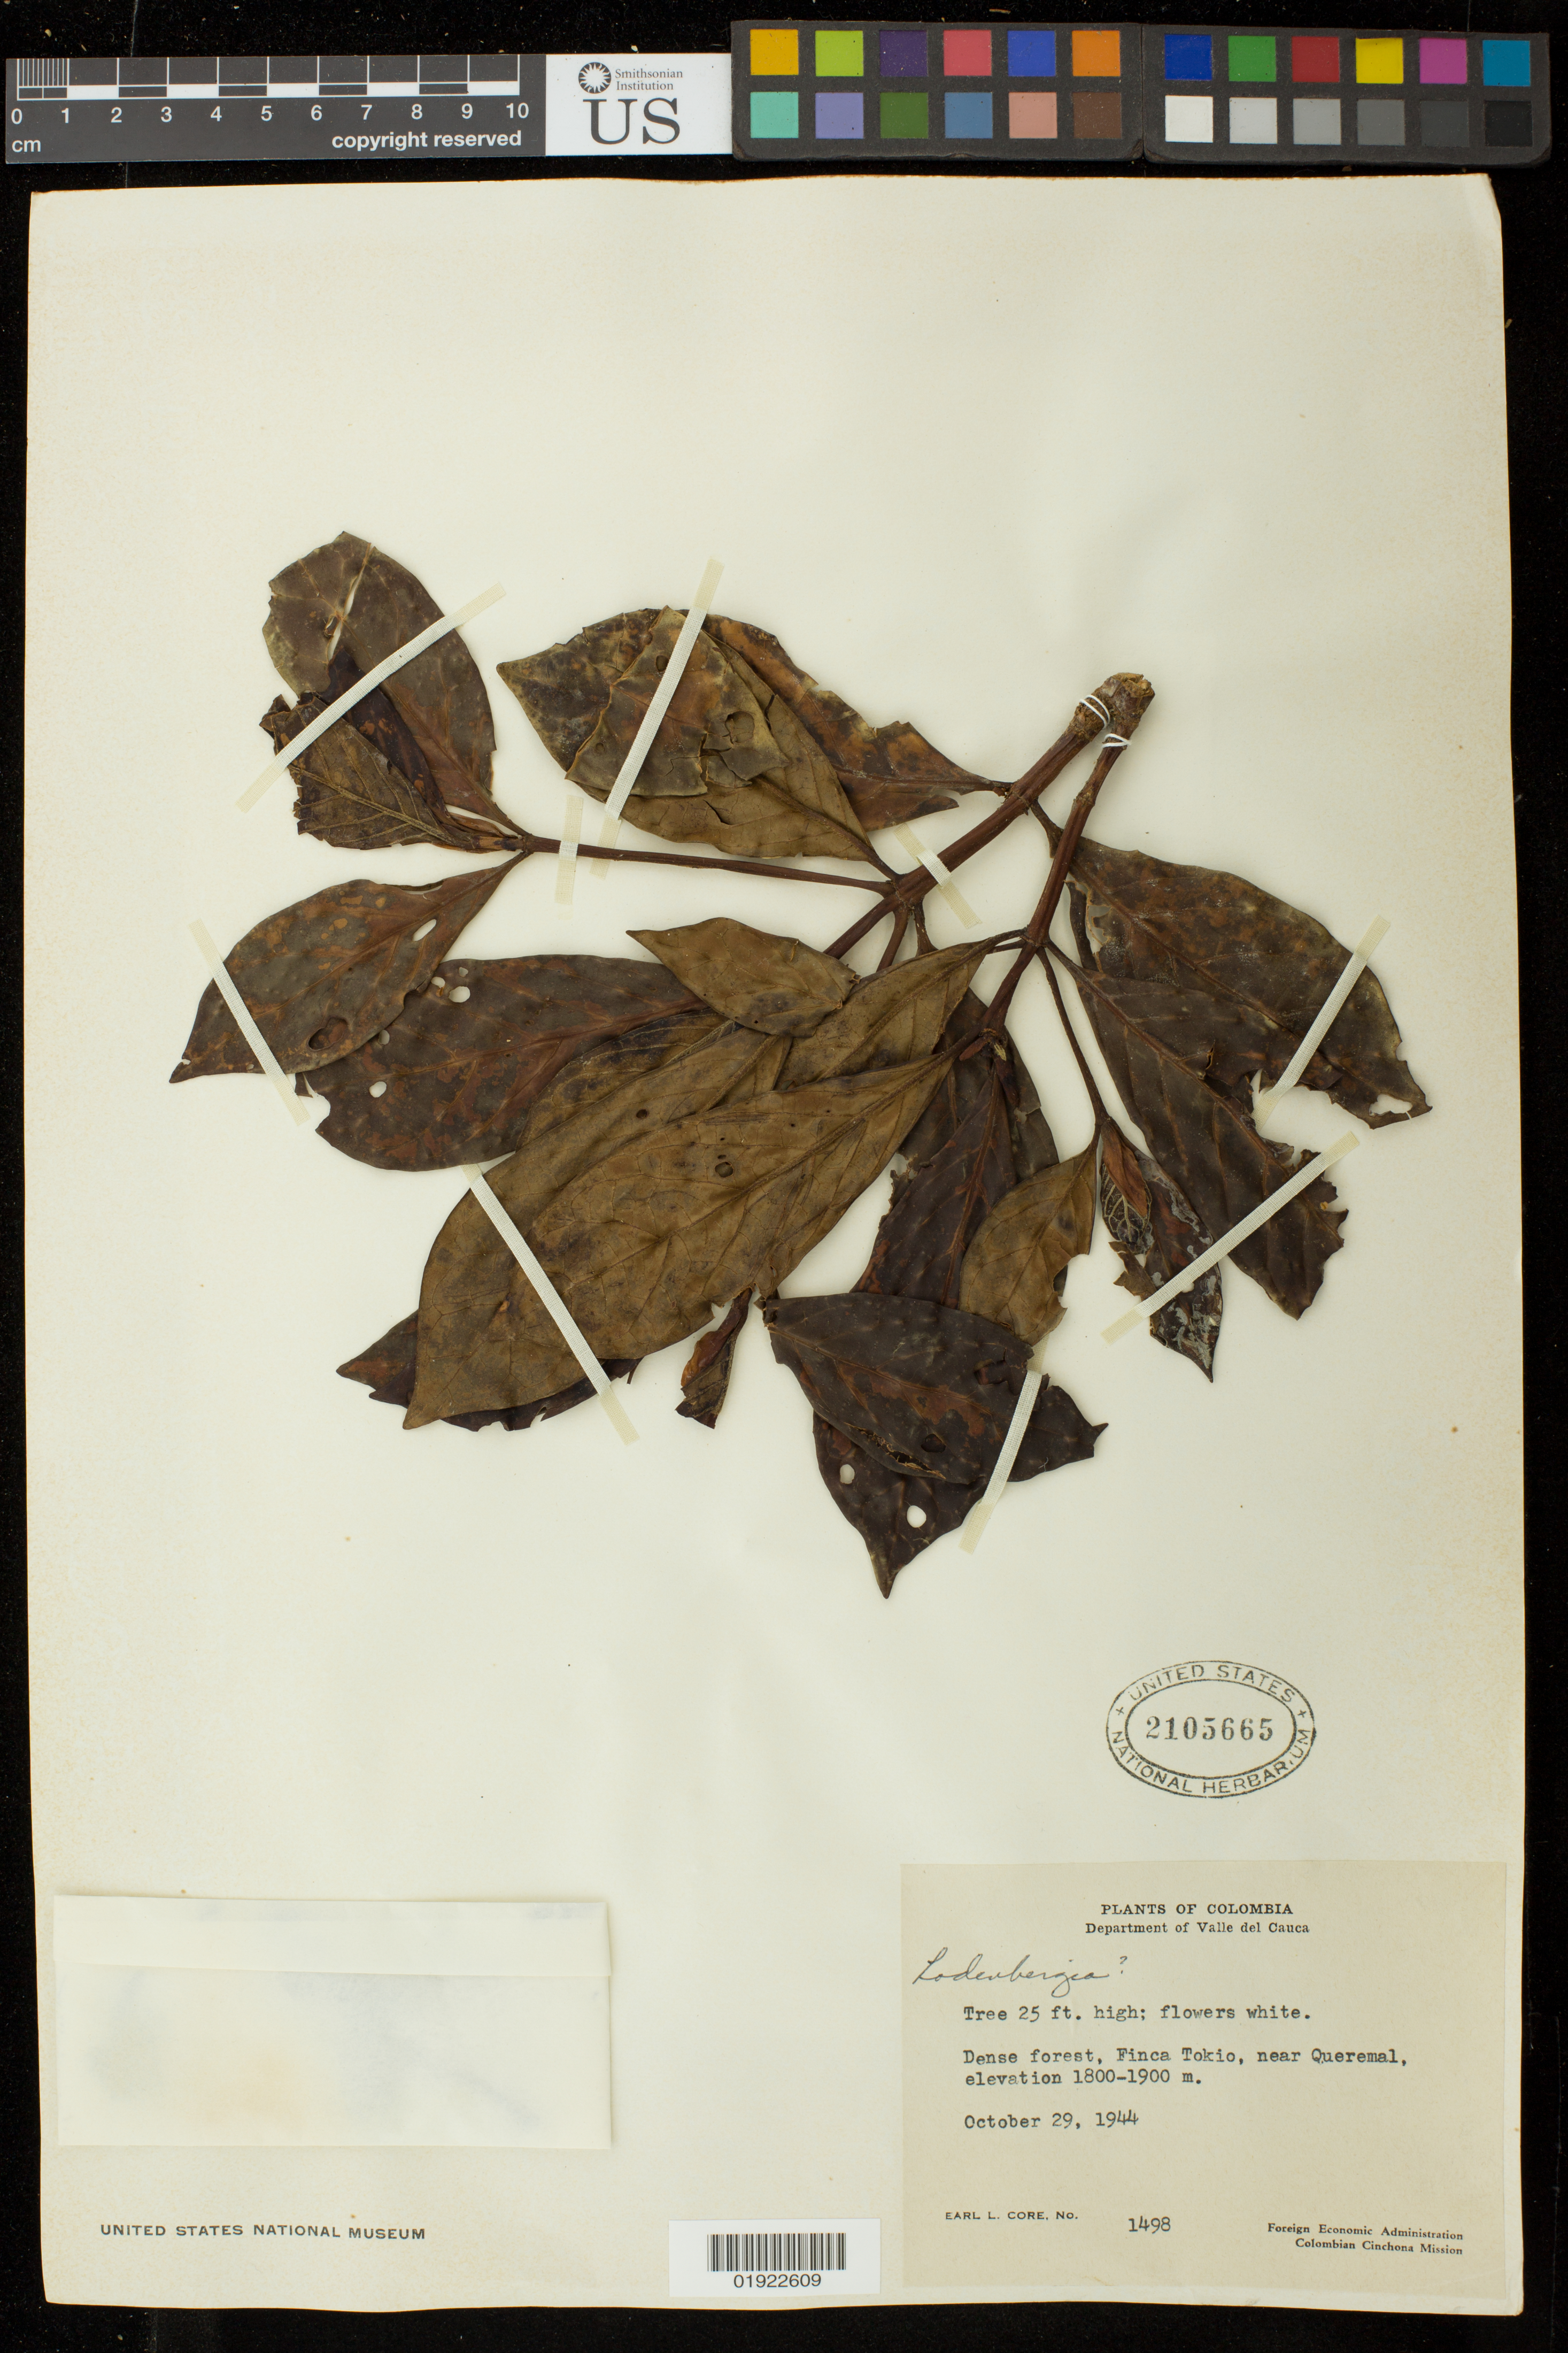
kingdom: Plantae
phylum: Tracheophyta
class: Magnoliopsida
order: Gentianales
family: Rubiaceae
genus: Ladenbergia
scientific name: Ladenbergia sp.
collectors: E. L. Core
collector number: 1498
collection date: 1944-10-29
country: Colombia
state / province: Valle del Cauca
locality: Finca Tokio, near Queremal.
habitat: Dense forest.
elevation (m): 1800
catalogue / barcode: US 2105665